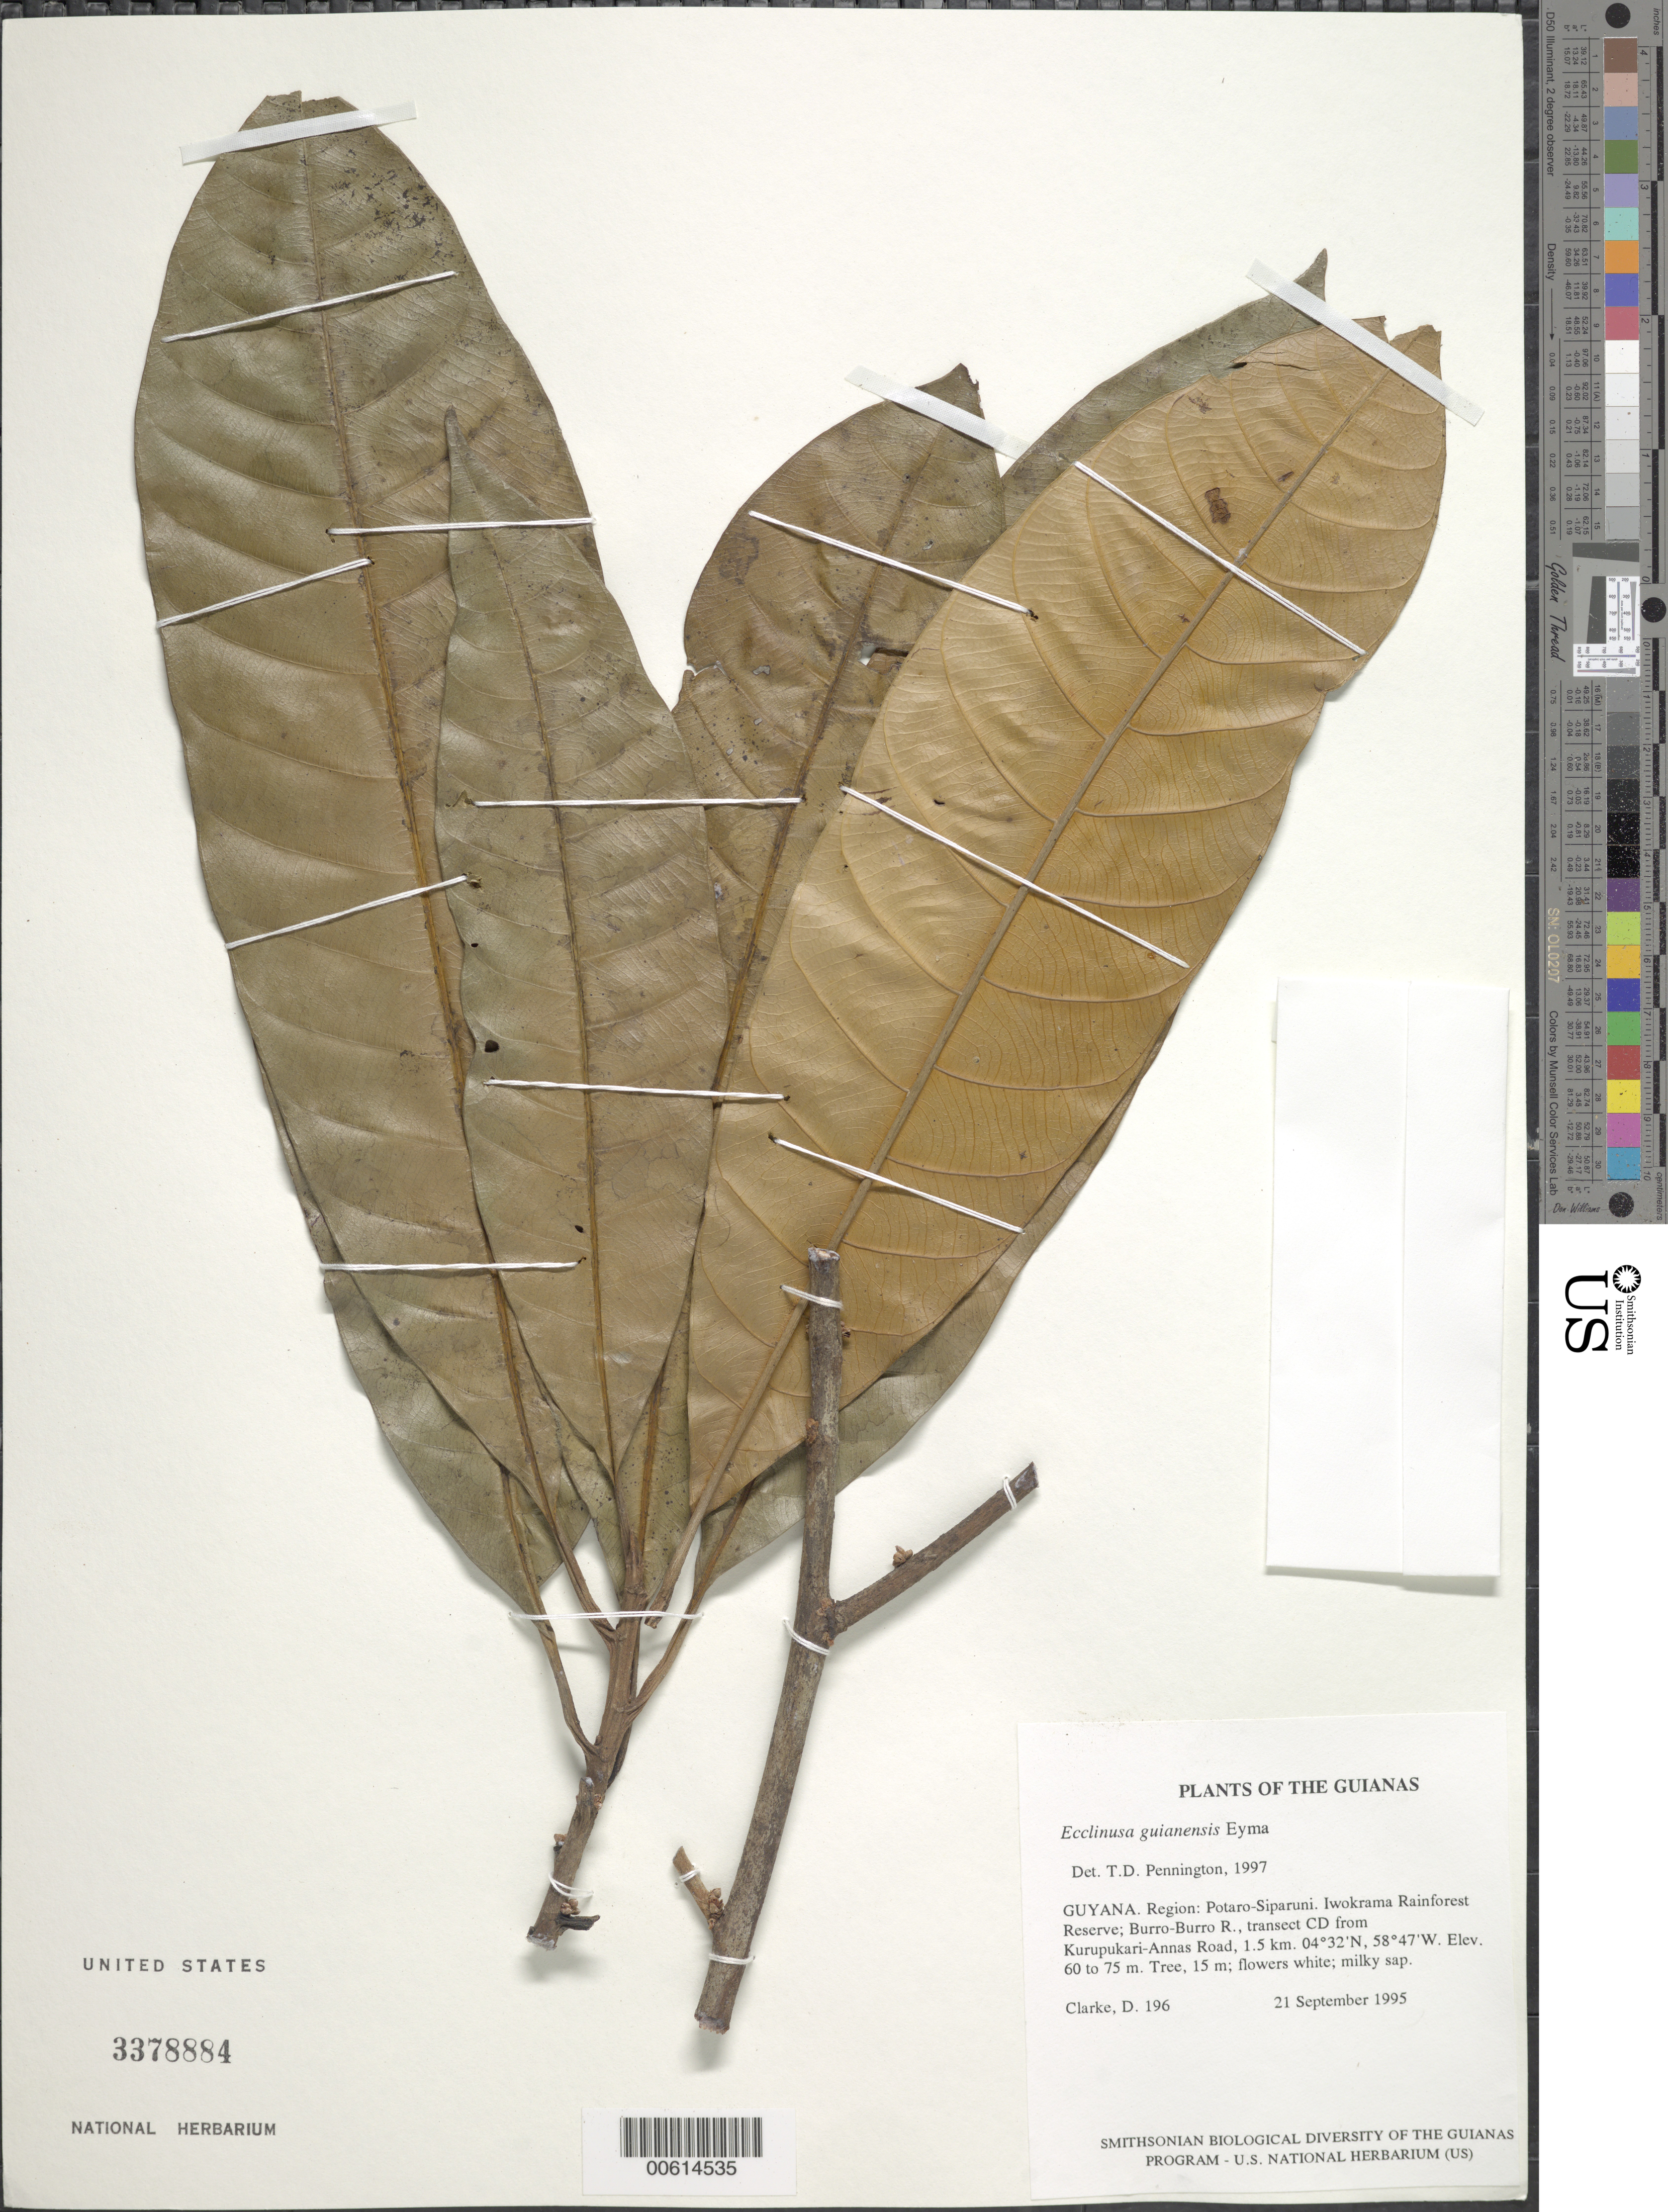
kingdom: Plantae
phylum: Tracheophyta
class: Magnoliopsida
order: Ericales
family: Sapotaceae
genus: Ecclinusa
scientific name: Ecclinusa guianensis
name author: Eyma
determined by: Pennington, T. D., (K)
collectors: H. D. Clarke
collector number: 196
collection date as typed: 21 September 1995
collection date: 1995-09-21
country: Guyana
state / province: Potaro-Siparuni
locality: Iwokrama Rainforest Reserve; Burro-Burro R., transect CD from Kurupukari-Annas Road, 1.5 km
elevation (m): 60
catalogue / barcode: US 3378884